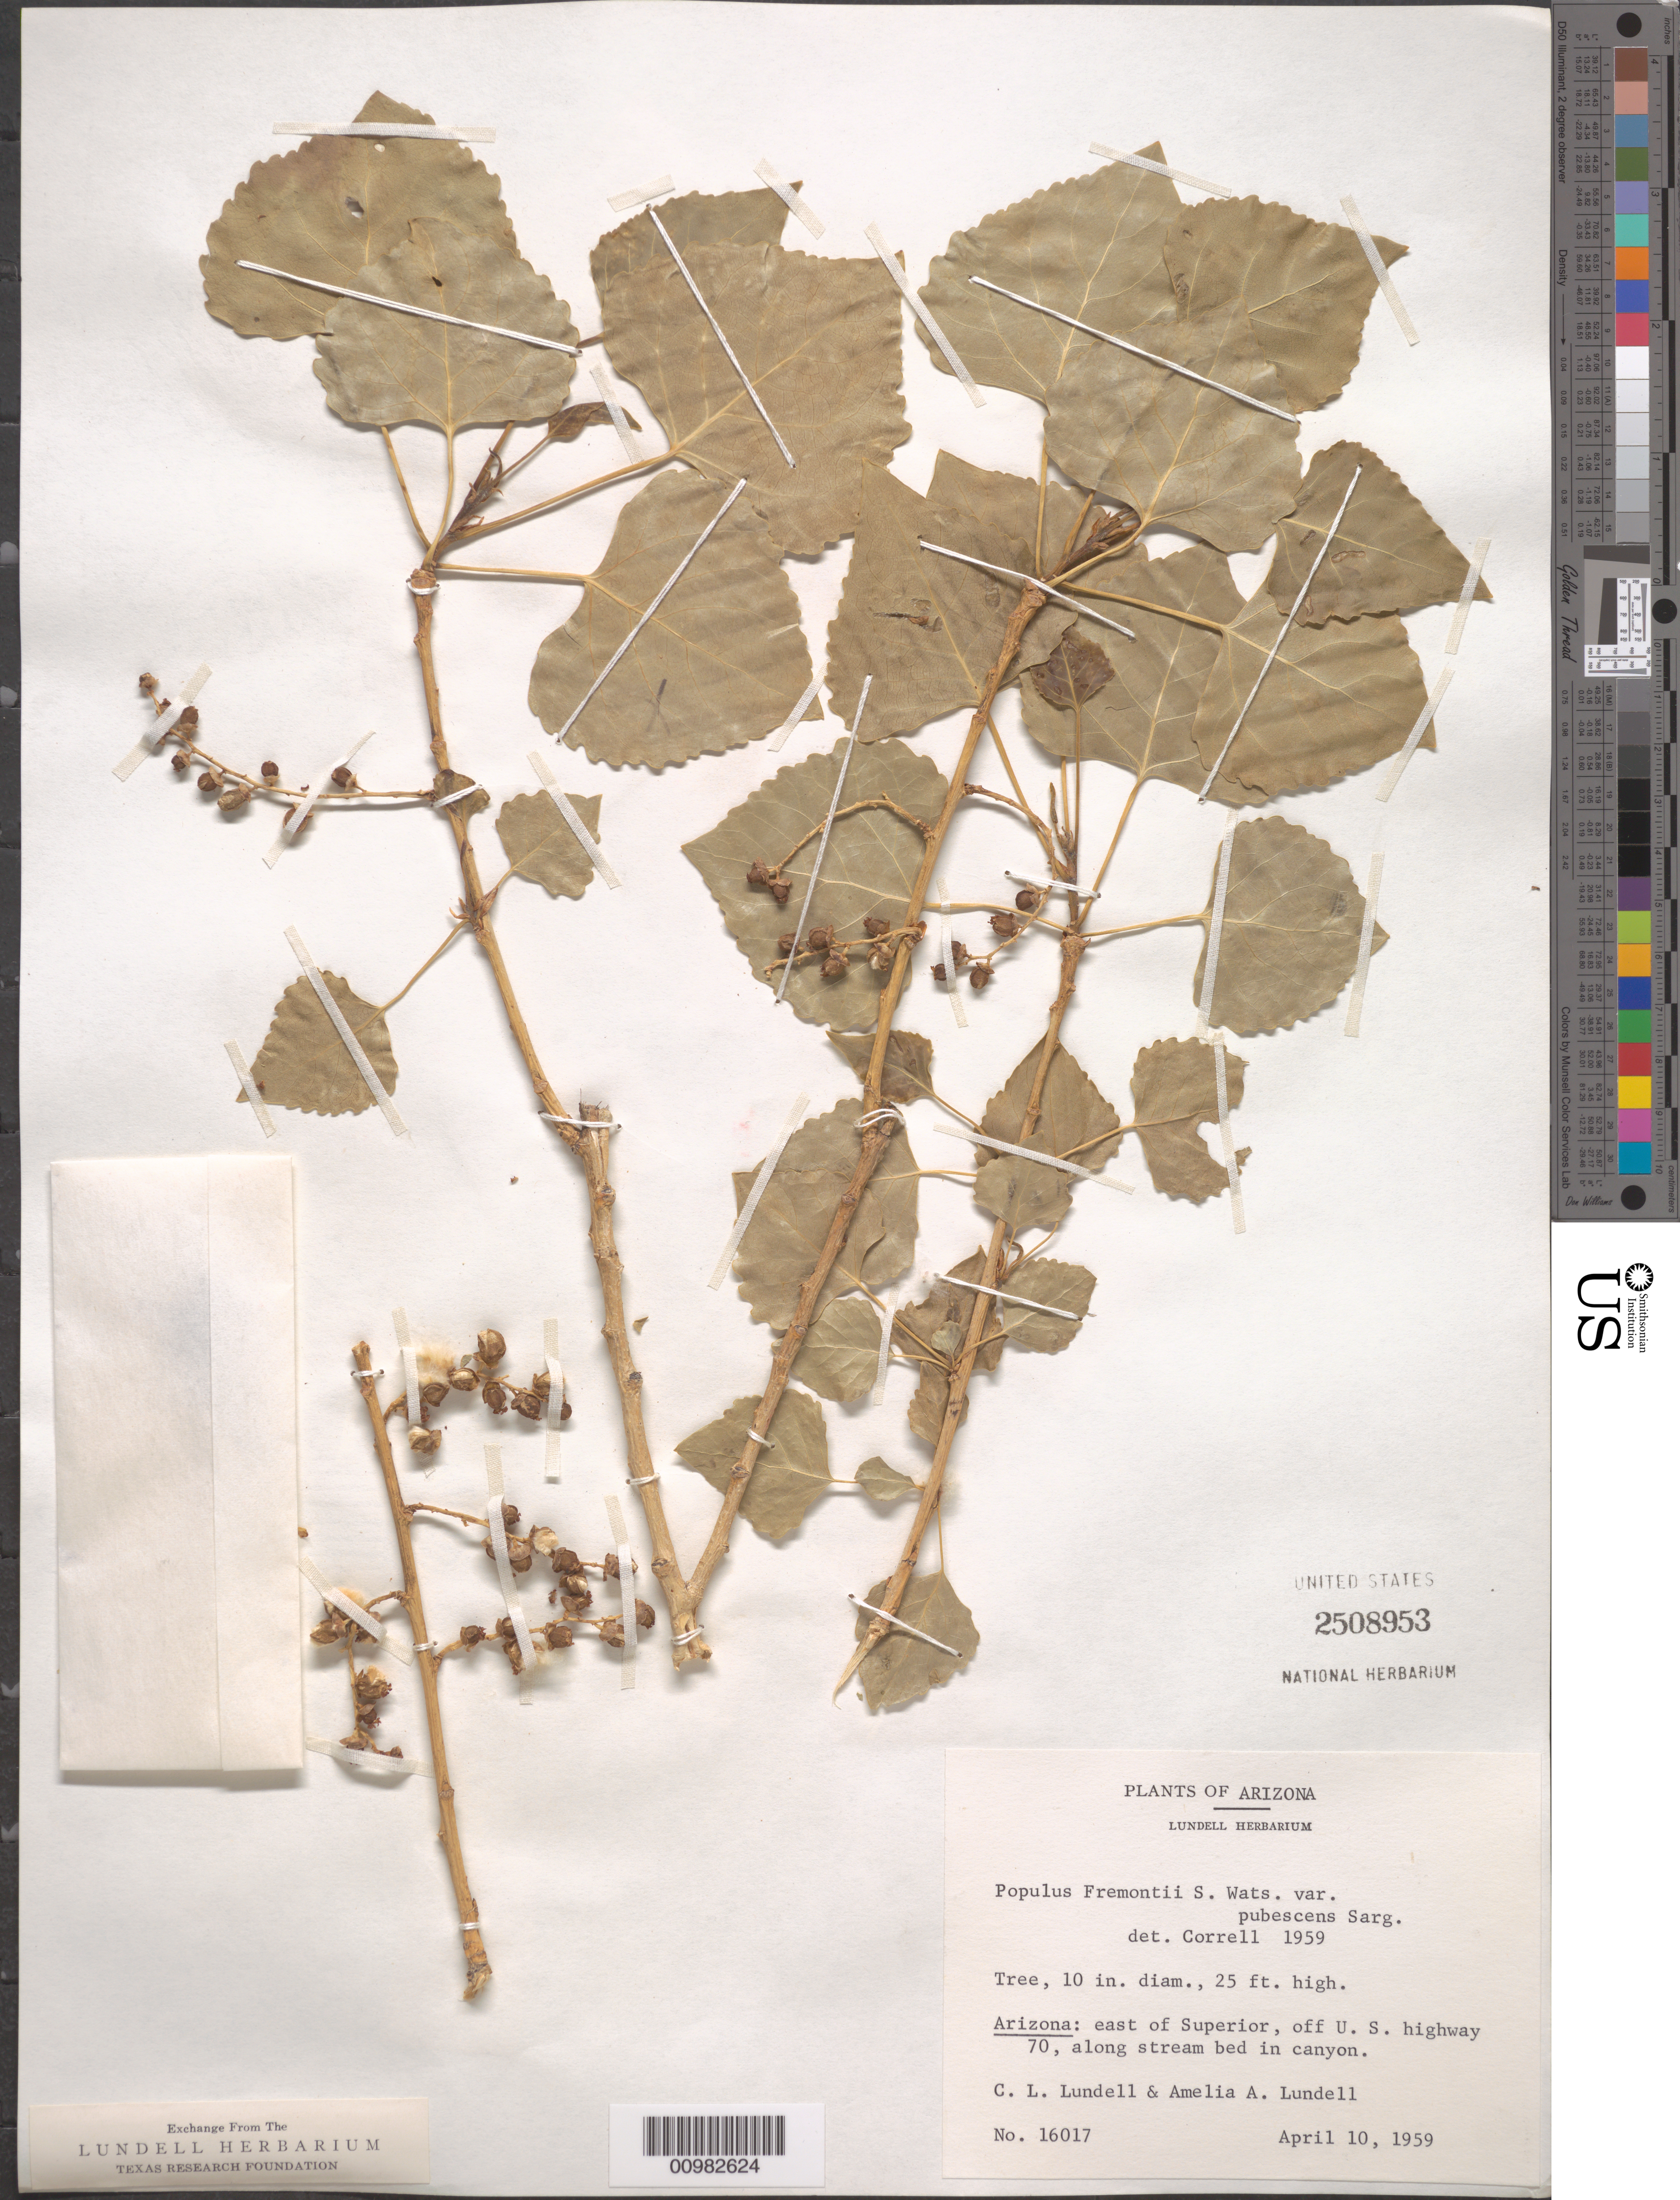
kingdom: Plantae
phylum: Tracheophyta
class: Magnoliopsida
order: Malpighiales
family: Salicaceae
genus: Populus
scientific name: Populus fremontii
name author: S. Watson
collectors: C. L. Lundell & A. A. Lundell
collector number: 16017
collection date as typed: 10 Apr 1959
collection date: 1959-04-10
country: United States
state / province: Arizona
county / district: Pinal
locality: East of Superior, off U.S. highway 70, along stream bed in canyon.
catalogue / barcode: US 2508953